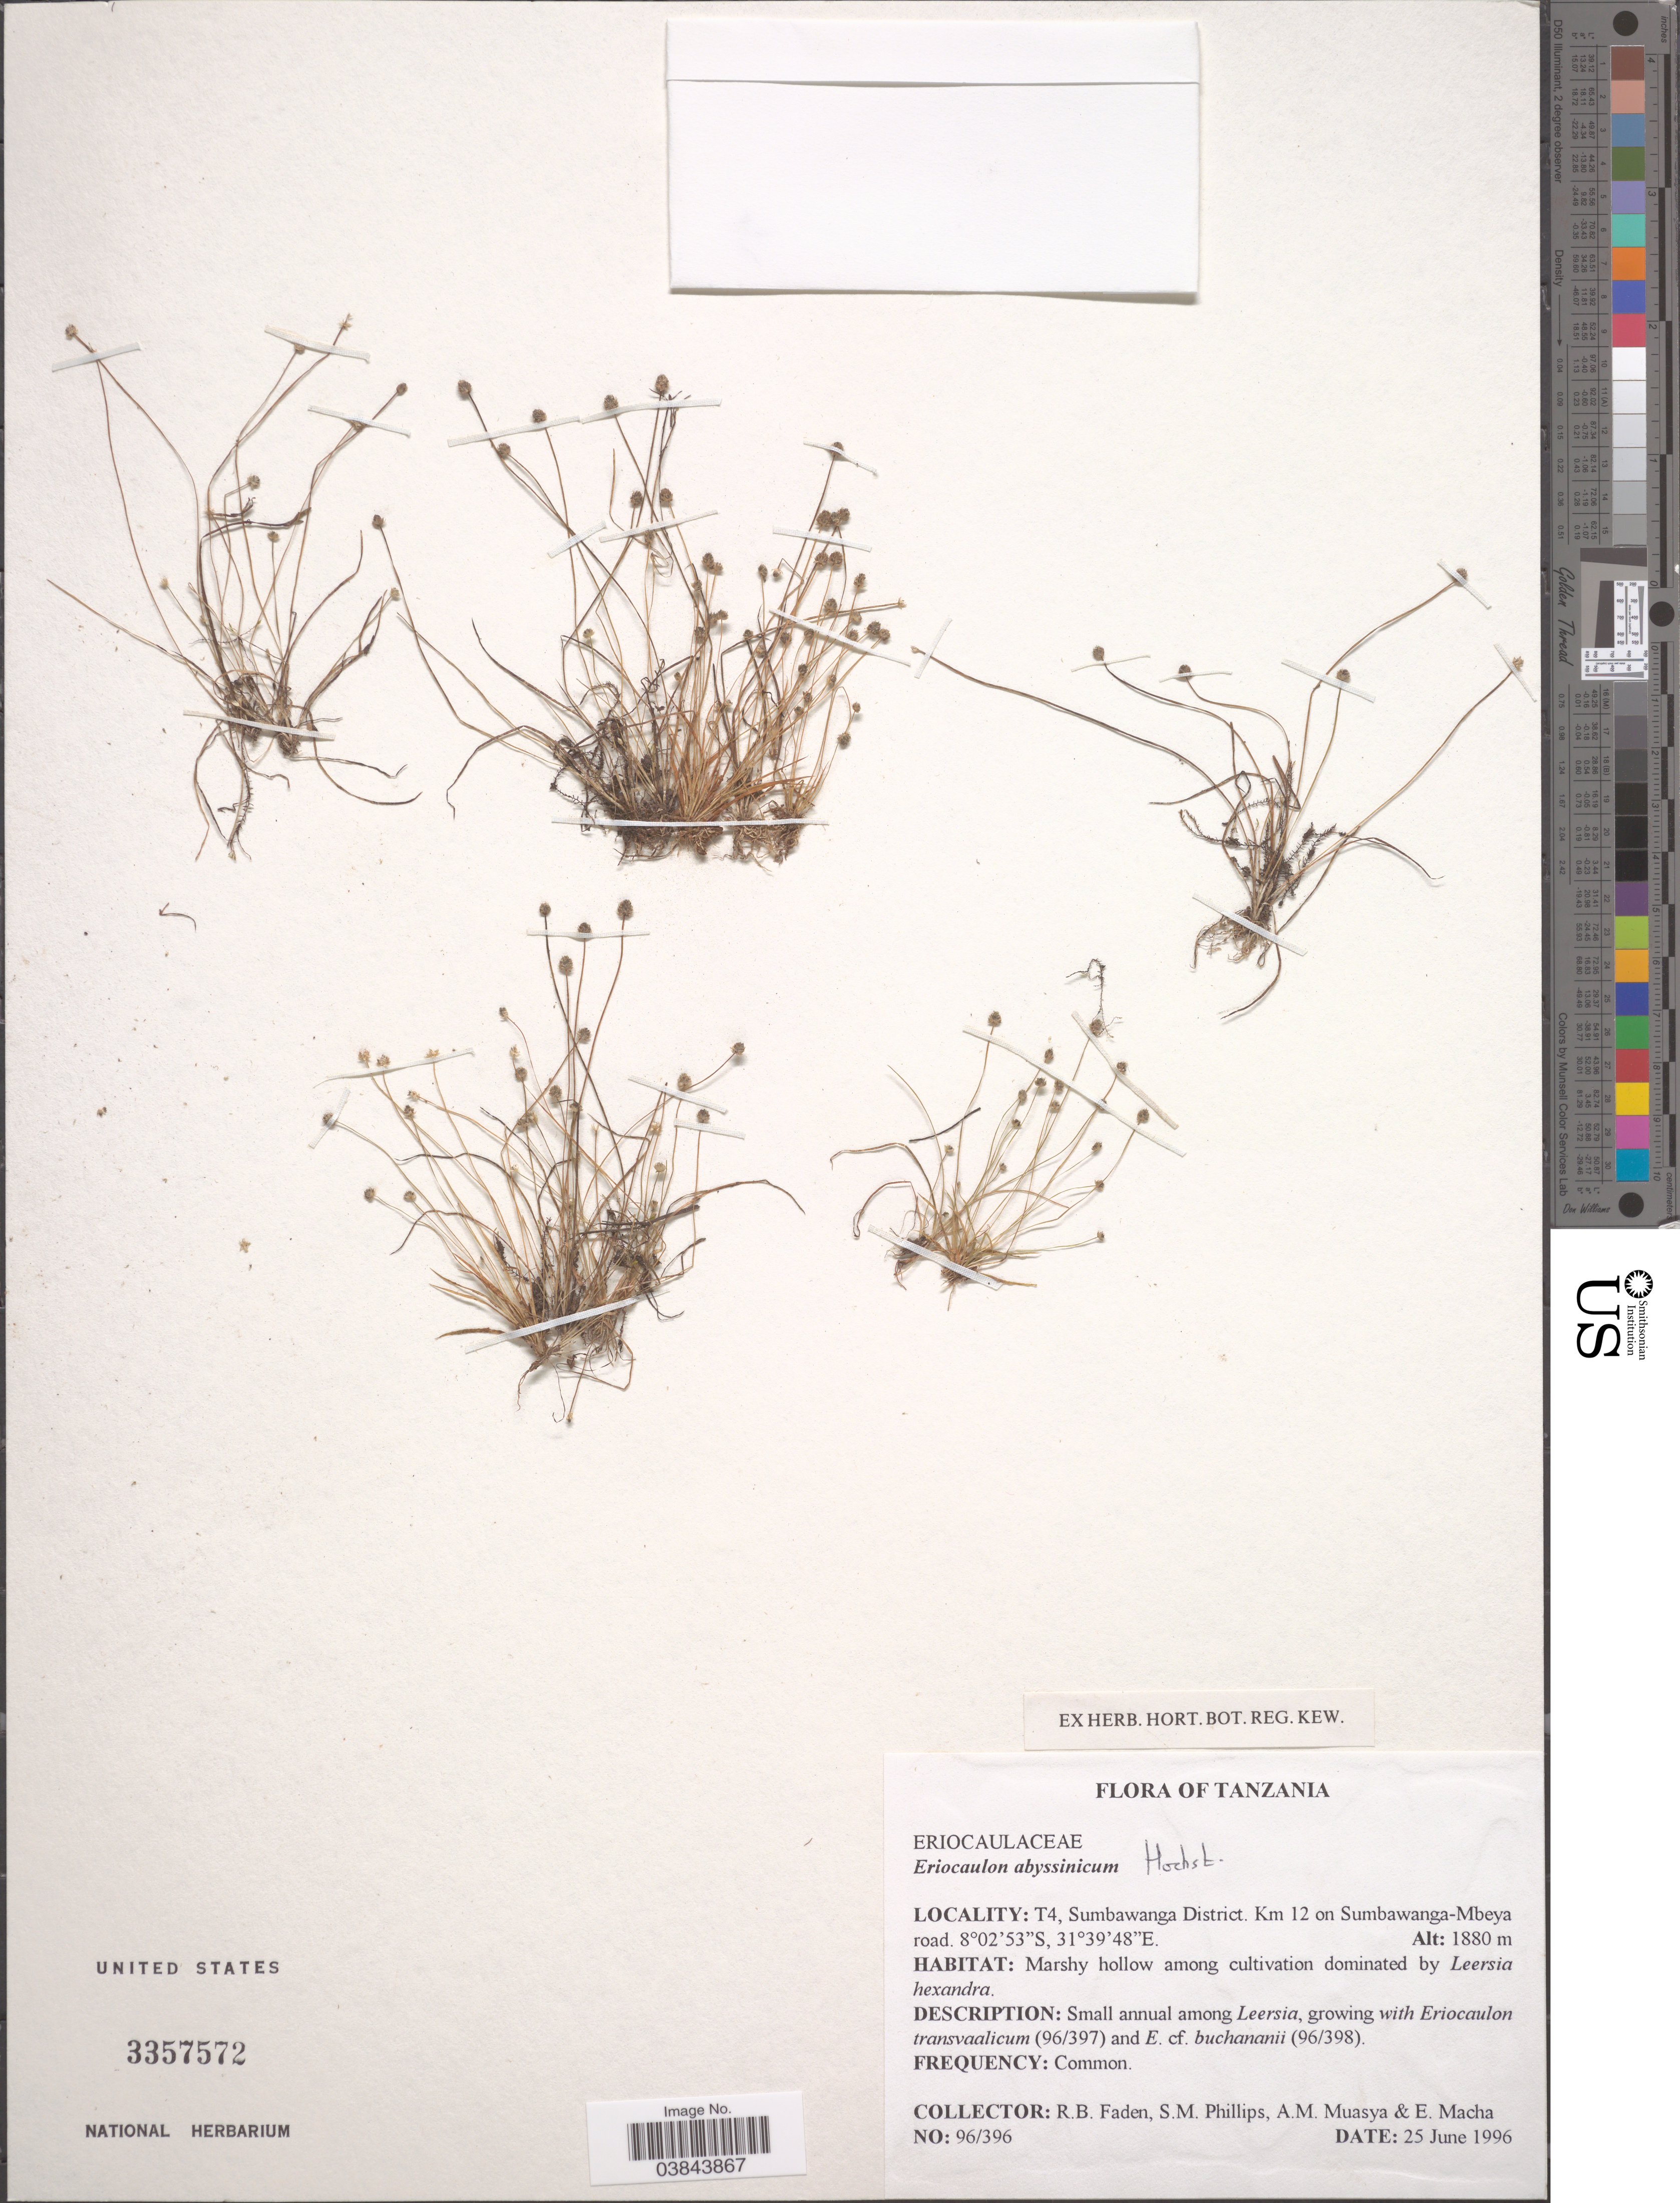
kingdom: Plantae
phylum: Tracheophyta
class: Liliopsida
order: Poales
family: Eriocaulaceae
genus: Eriocaulon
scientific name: Eriocaulon abyssinicum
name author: Hochst.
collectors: R. B. Faden, S. M. Phillips, A. Muasya & E. Macha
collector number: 96/396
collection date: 1996-06-25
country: Tanzania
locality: T4, Sumbawanga District. Km 12 on Sumbawanga-Mbeya road.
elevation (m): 1880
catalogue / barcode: US 3357572